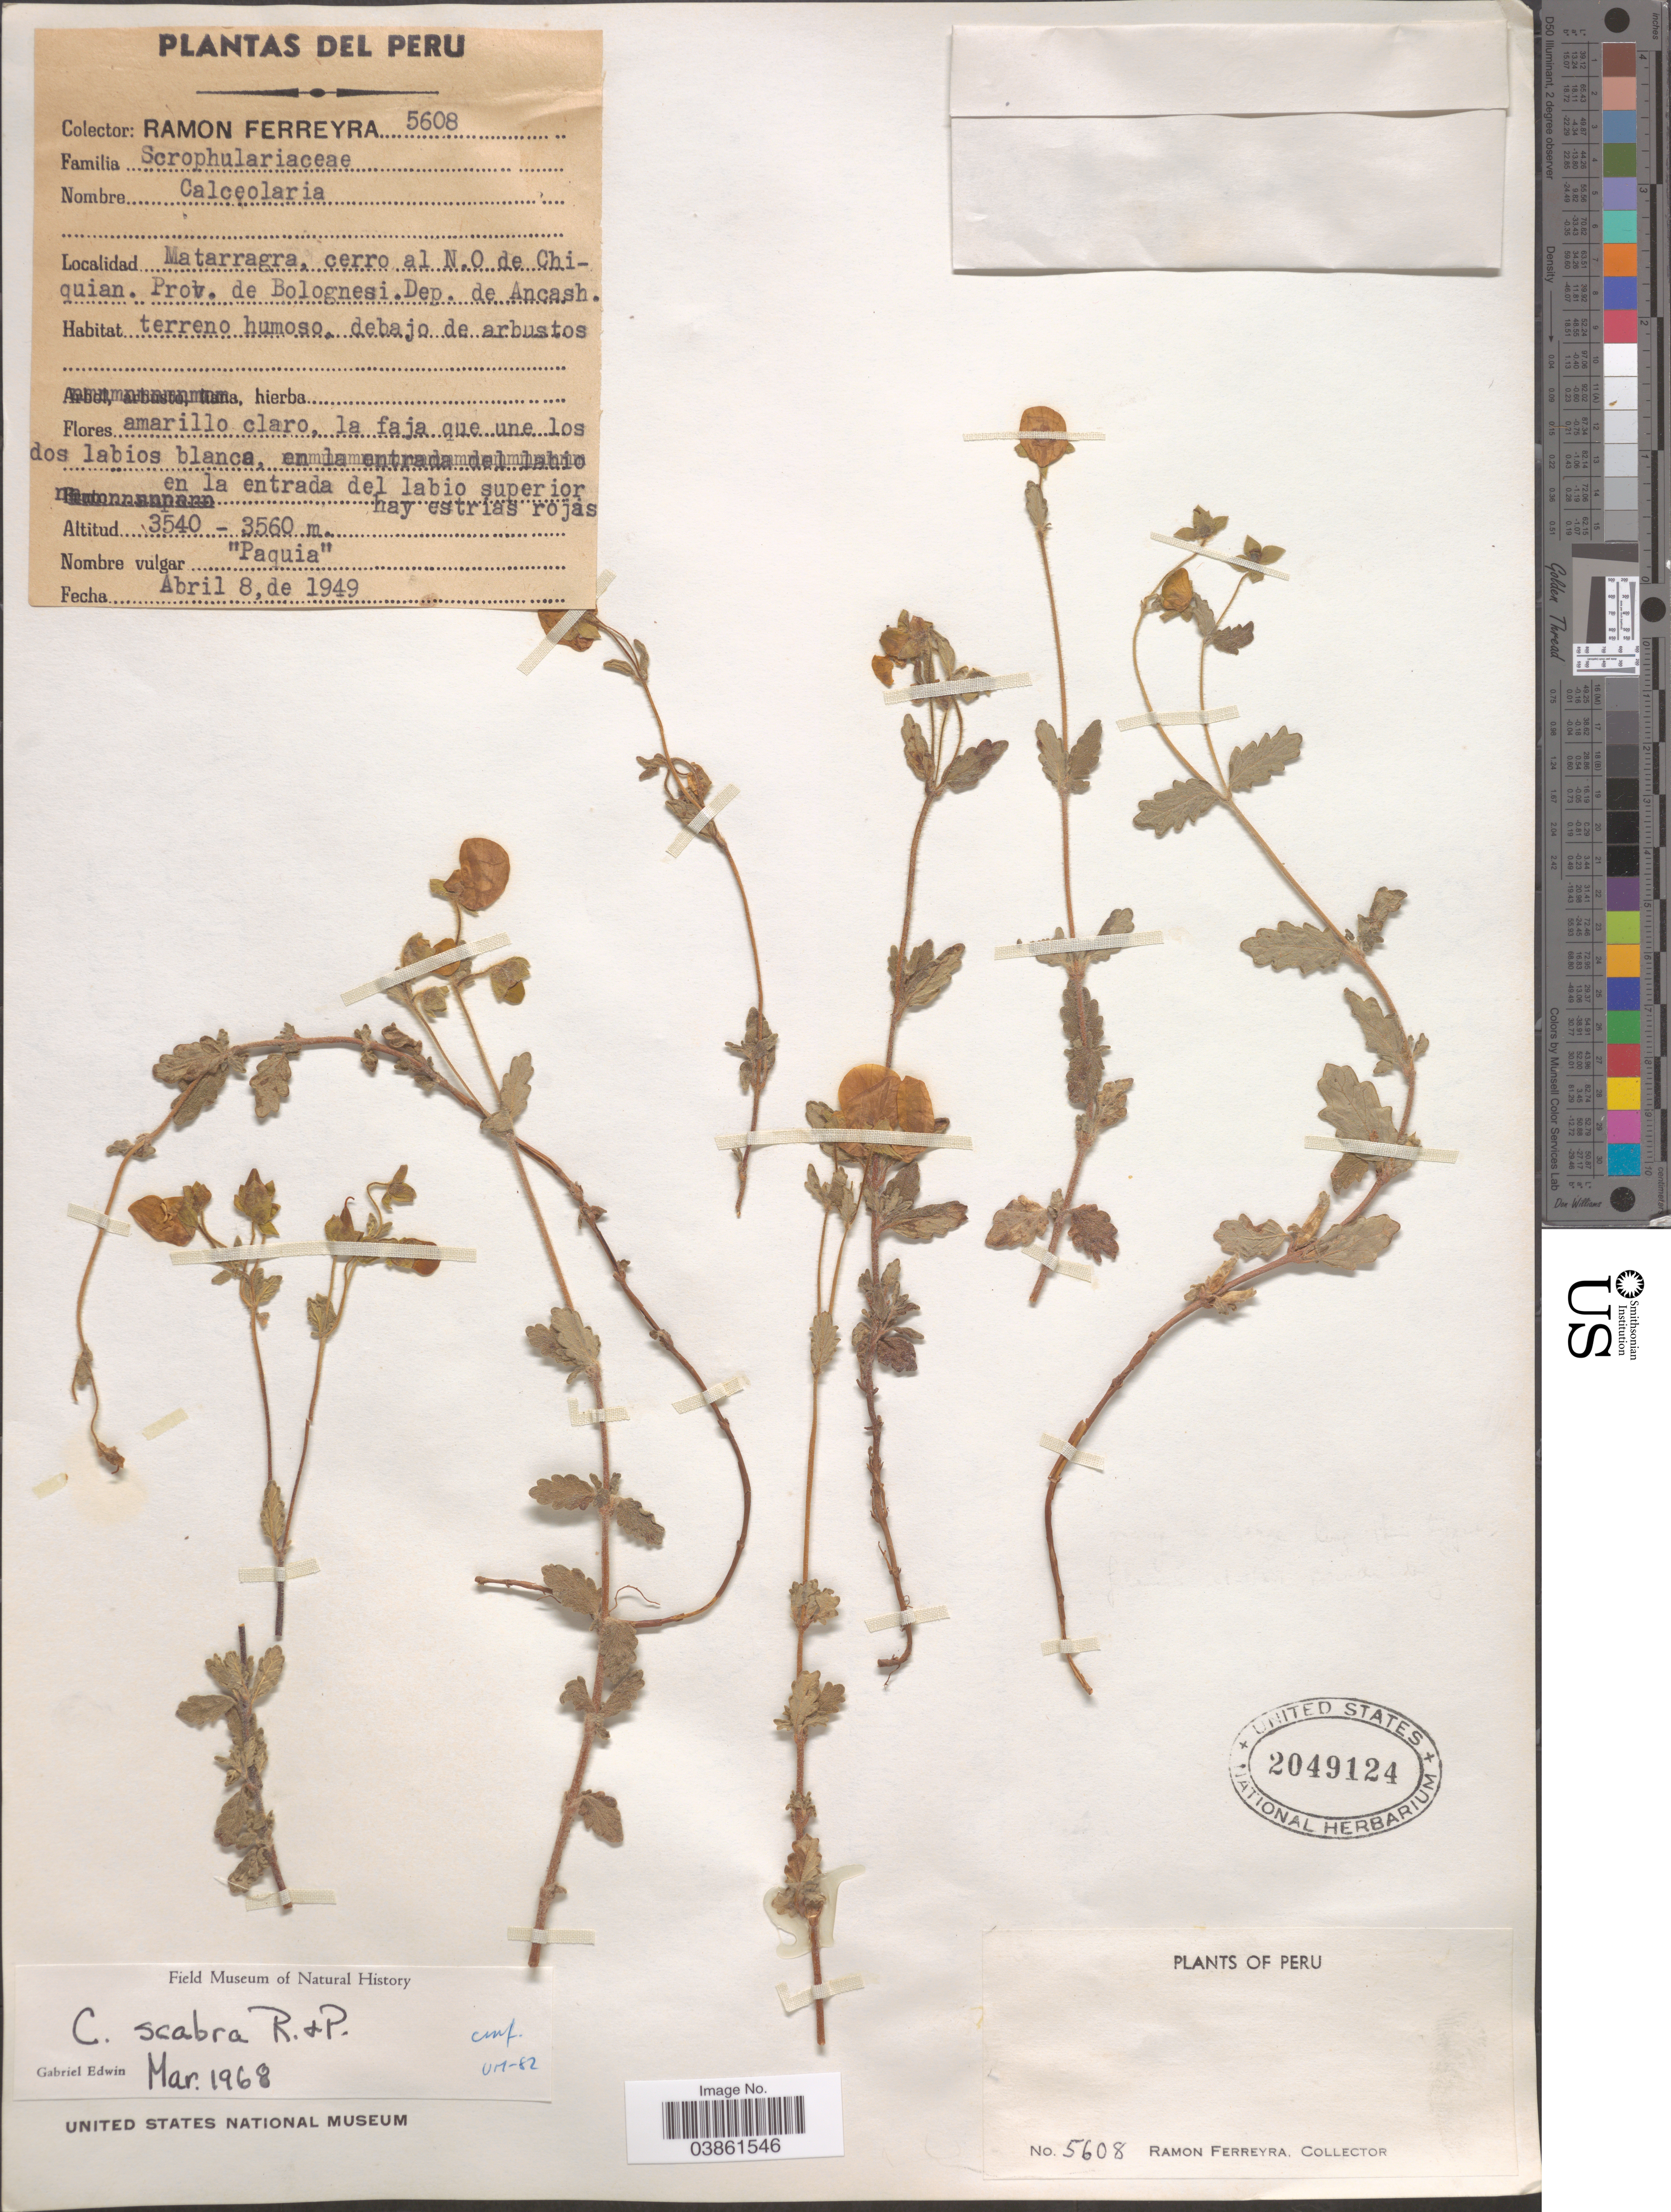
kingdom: Plantae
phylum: Tracheophyta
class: Magnoliopsida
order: Lamiales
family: Calceolariaceae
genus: Calceolaria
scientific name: Calceolaria scabra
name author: Ruiz & Pav.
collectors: R. A. Ferreyra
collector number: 5608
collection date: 1949-04-08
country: Peru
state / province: Ancash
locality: Matarragra, cerro al N.O. de Chiquian. Prov. de Bolognesi. Dep. de Ancash.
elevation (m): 3540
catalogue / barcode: US 2049124